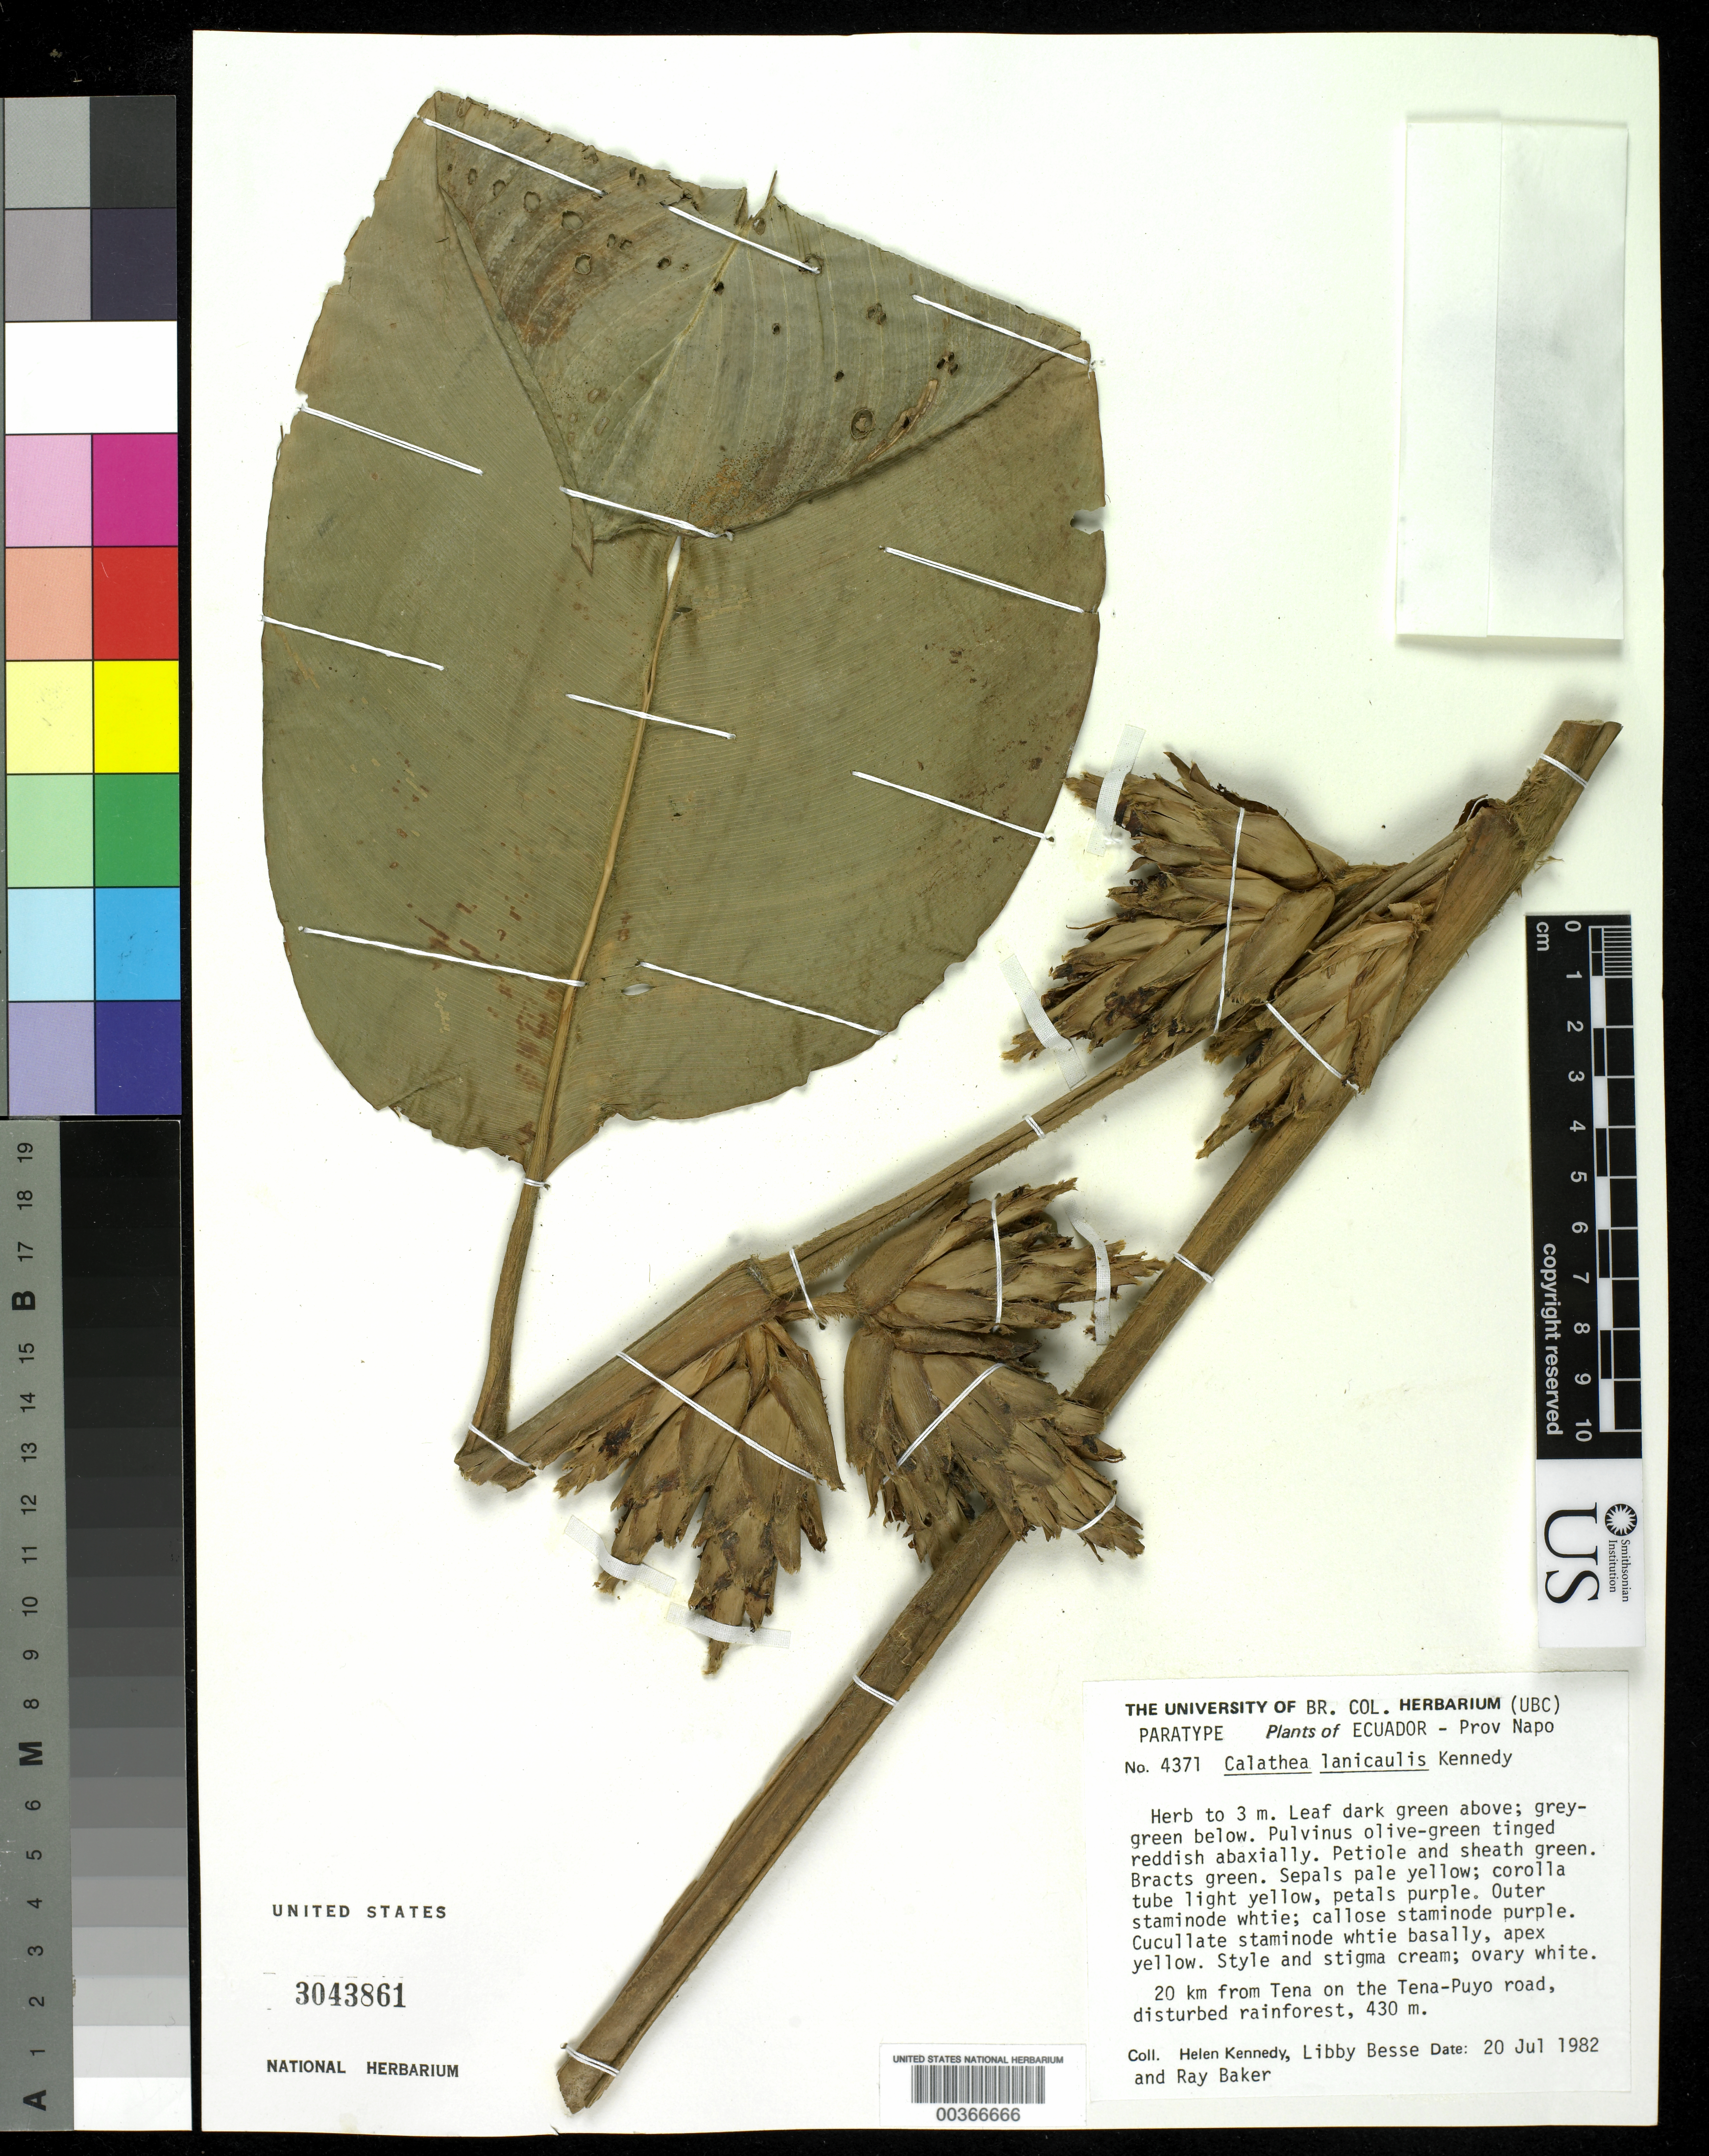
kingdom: Plantae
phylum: Tracheophyta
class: Liliopsida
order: Zingiberales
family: Marantaceae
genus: Calathea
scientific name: Calathea lanicaulis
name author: H. Kenn.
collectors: H. Kennedy, Libby Besse & R. F. Baker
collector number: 4371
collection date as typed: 20 Jul 1982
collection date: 1982-07-20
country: Ecuador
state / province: Napo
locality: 20 km from Tena on Tena-Puyo road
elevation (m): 430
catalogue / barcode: US 3043861